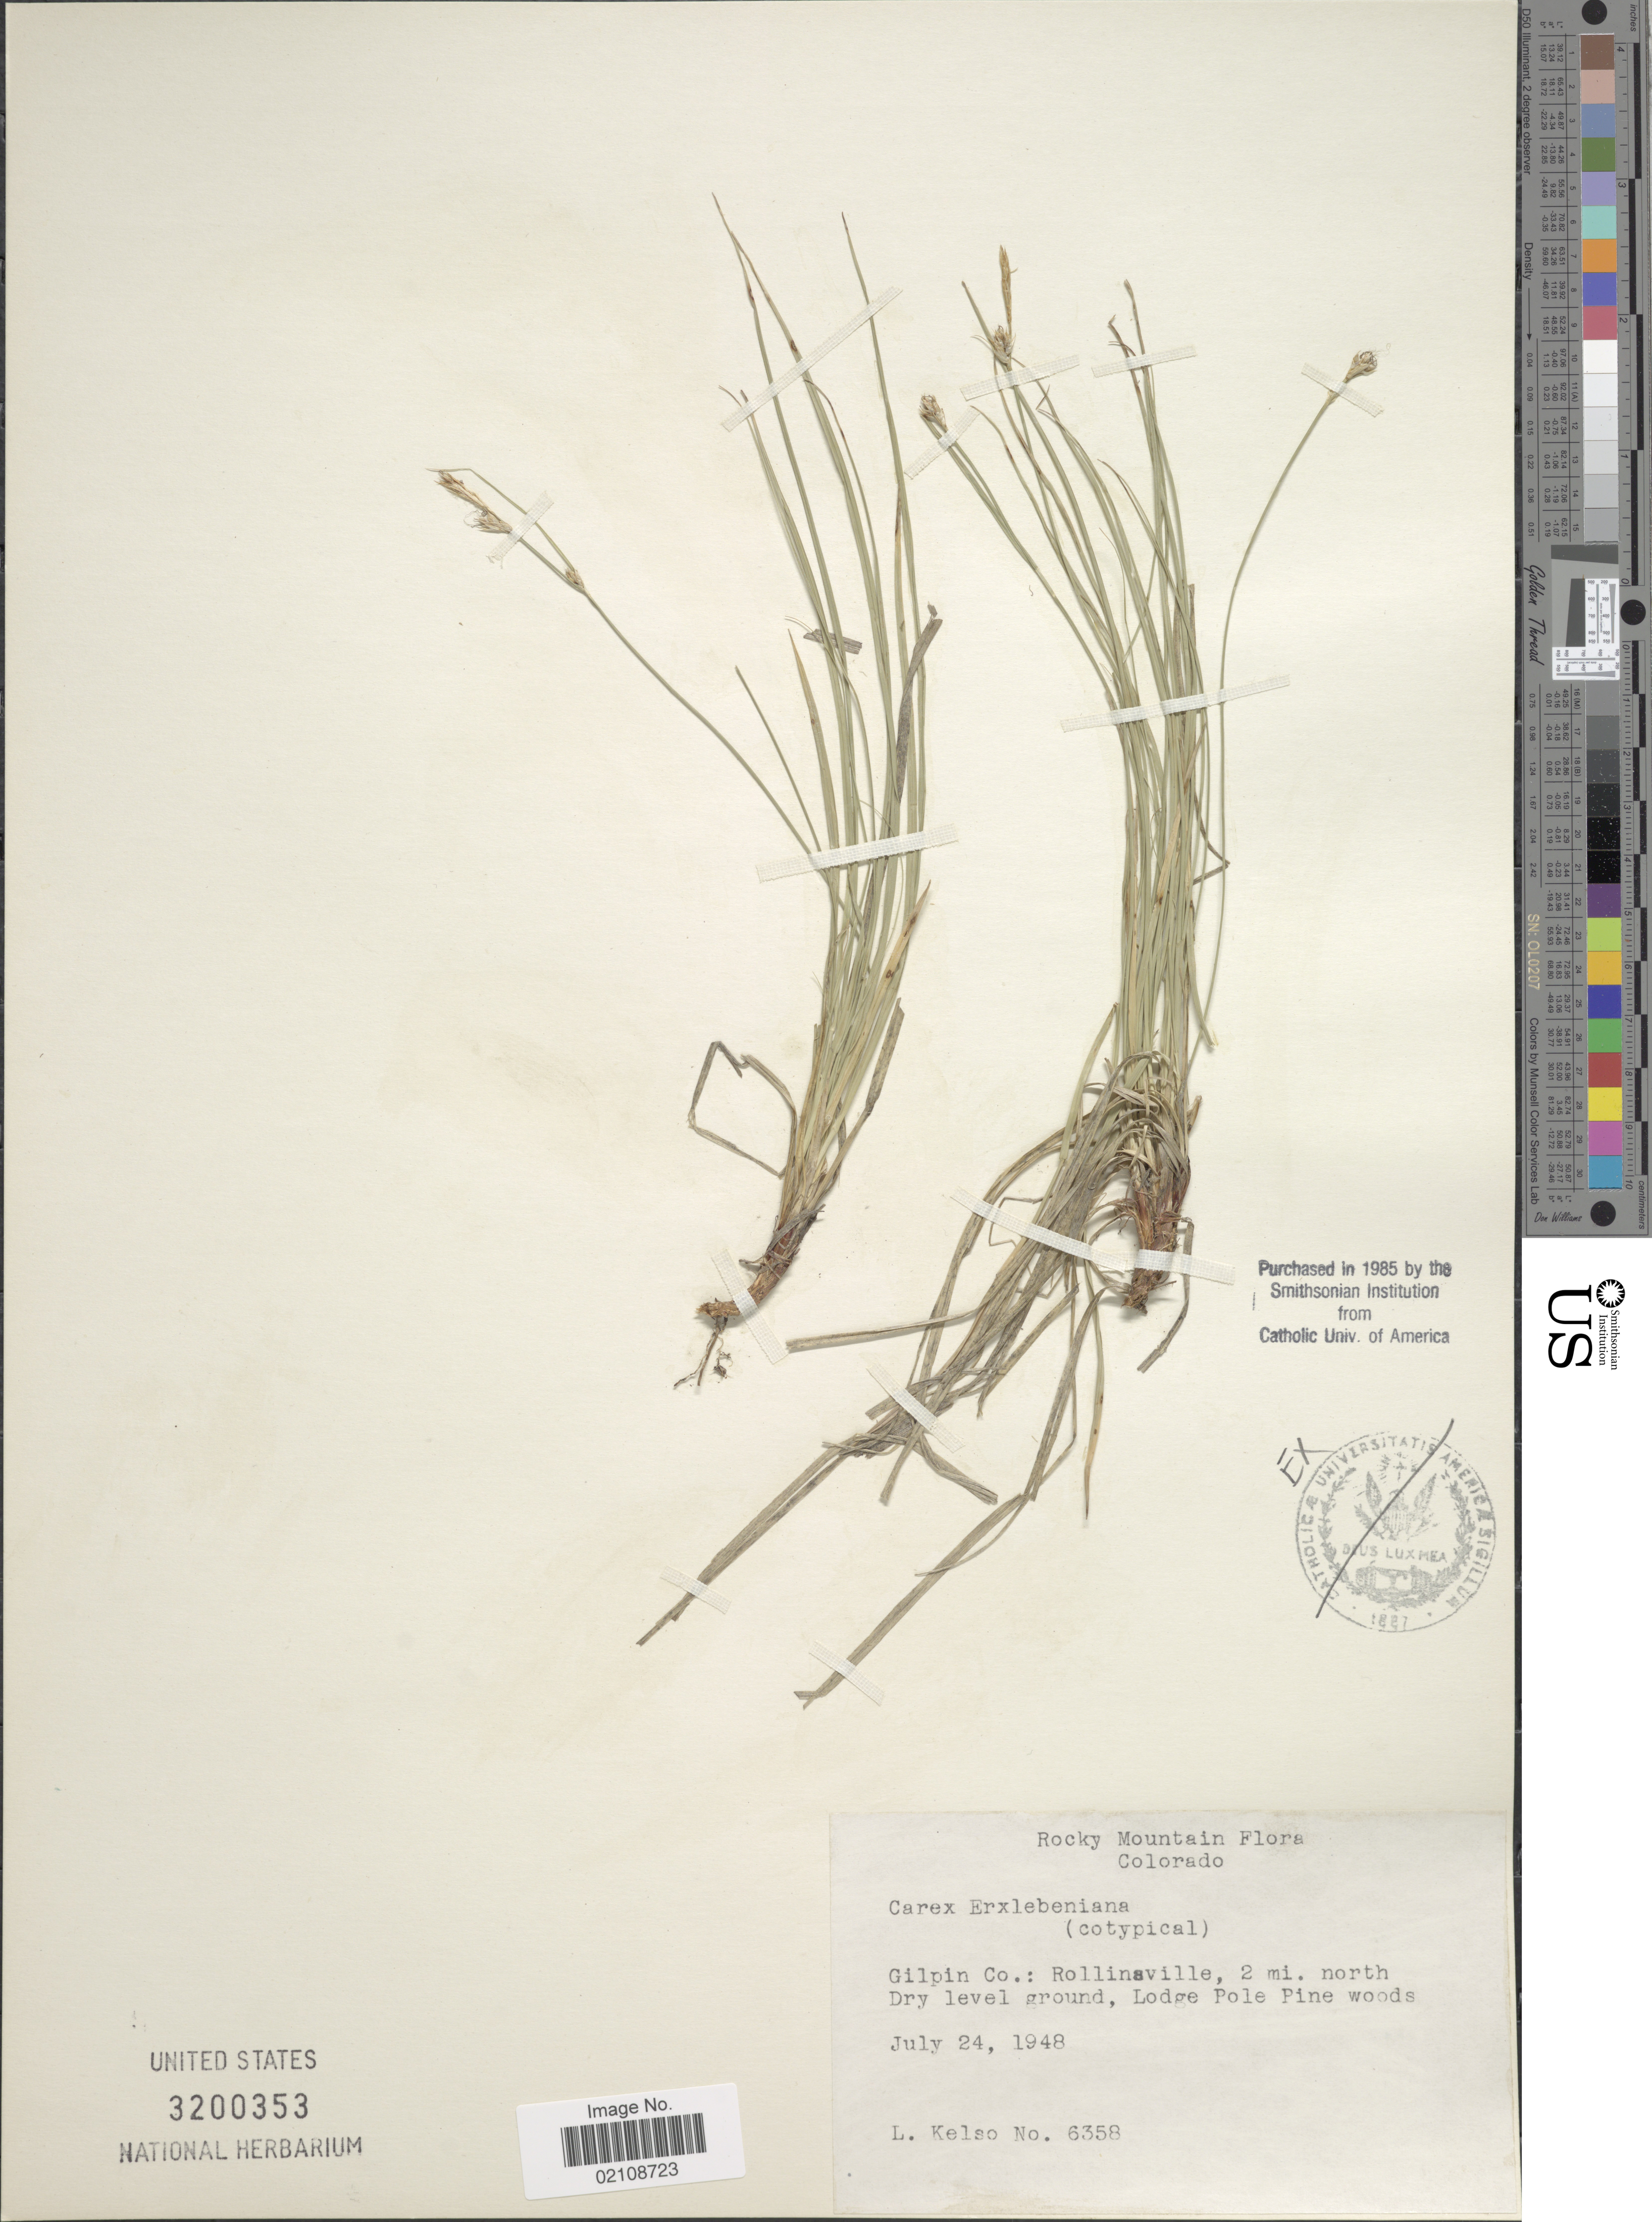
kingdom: Plantae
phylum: Tracheophyta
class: Liliopsida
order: Poales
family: Cyperaceae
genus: Carex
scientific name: Carex inops subsp. heliophila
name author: (Mack.) Crins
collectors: L. Kelso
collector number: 6358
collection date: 1948-07-24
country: United States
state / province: Colorado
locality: Rocky Mountain, Gilpin Co.: Rollinsville, 2 mi. north dry level ground, Lodge Pole Pine woods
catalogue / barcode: US 3200353